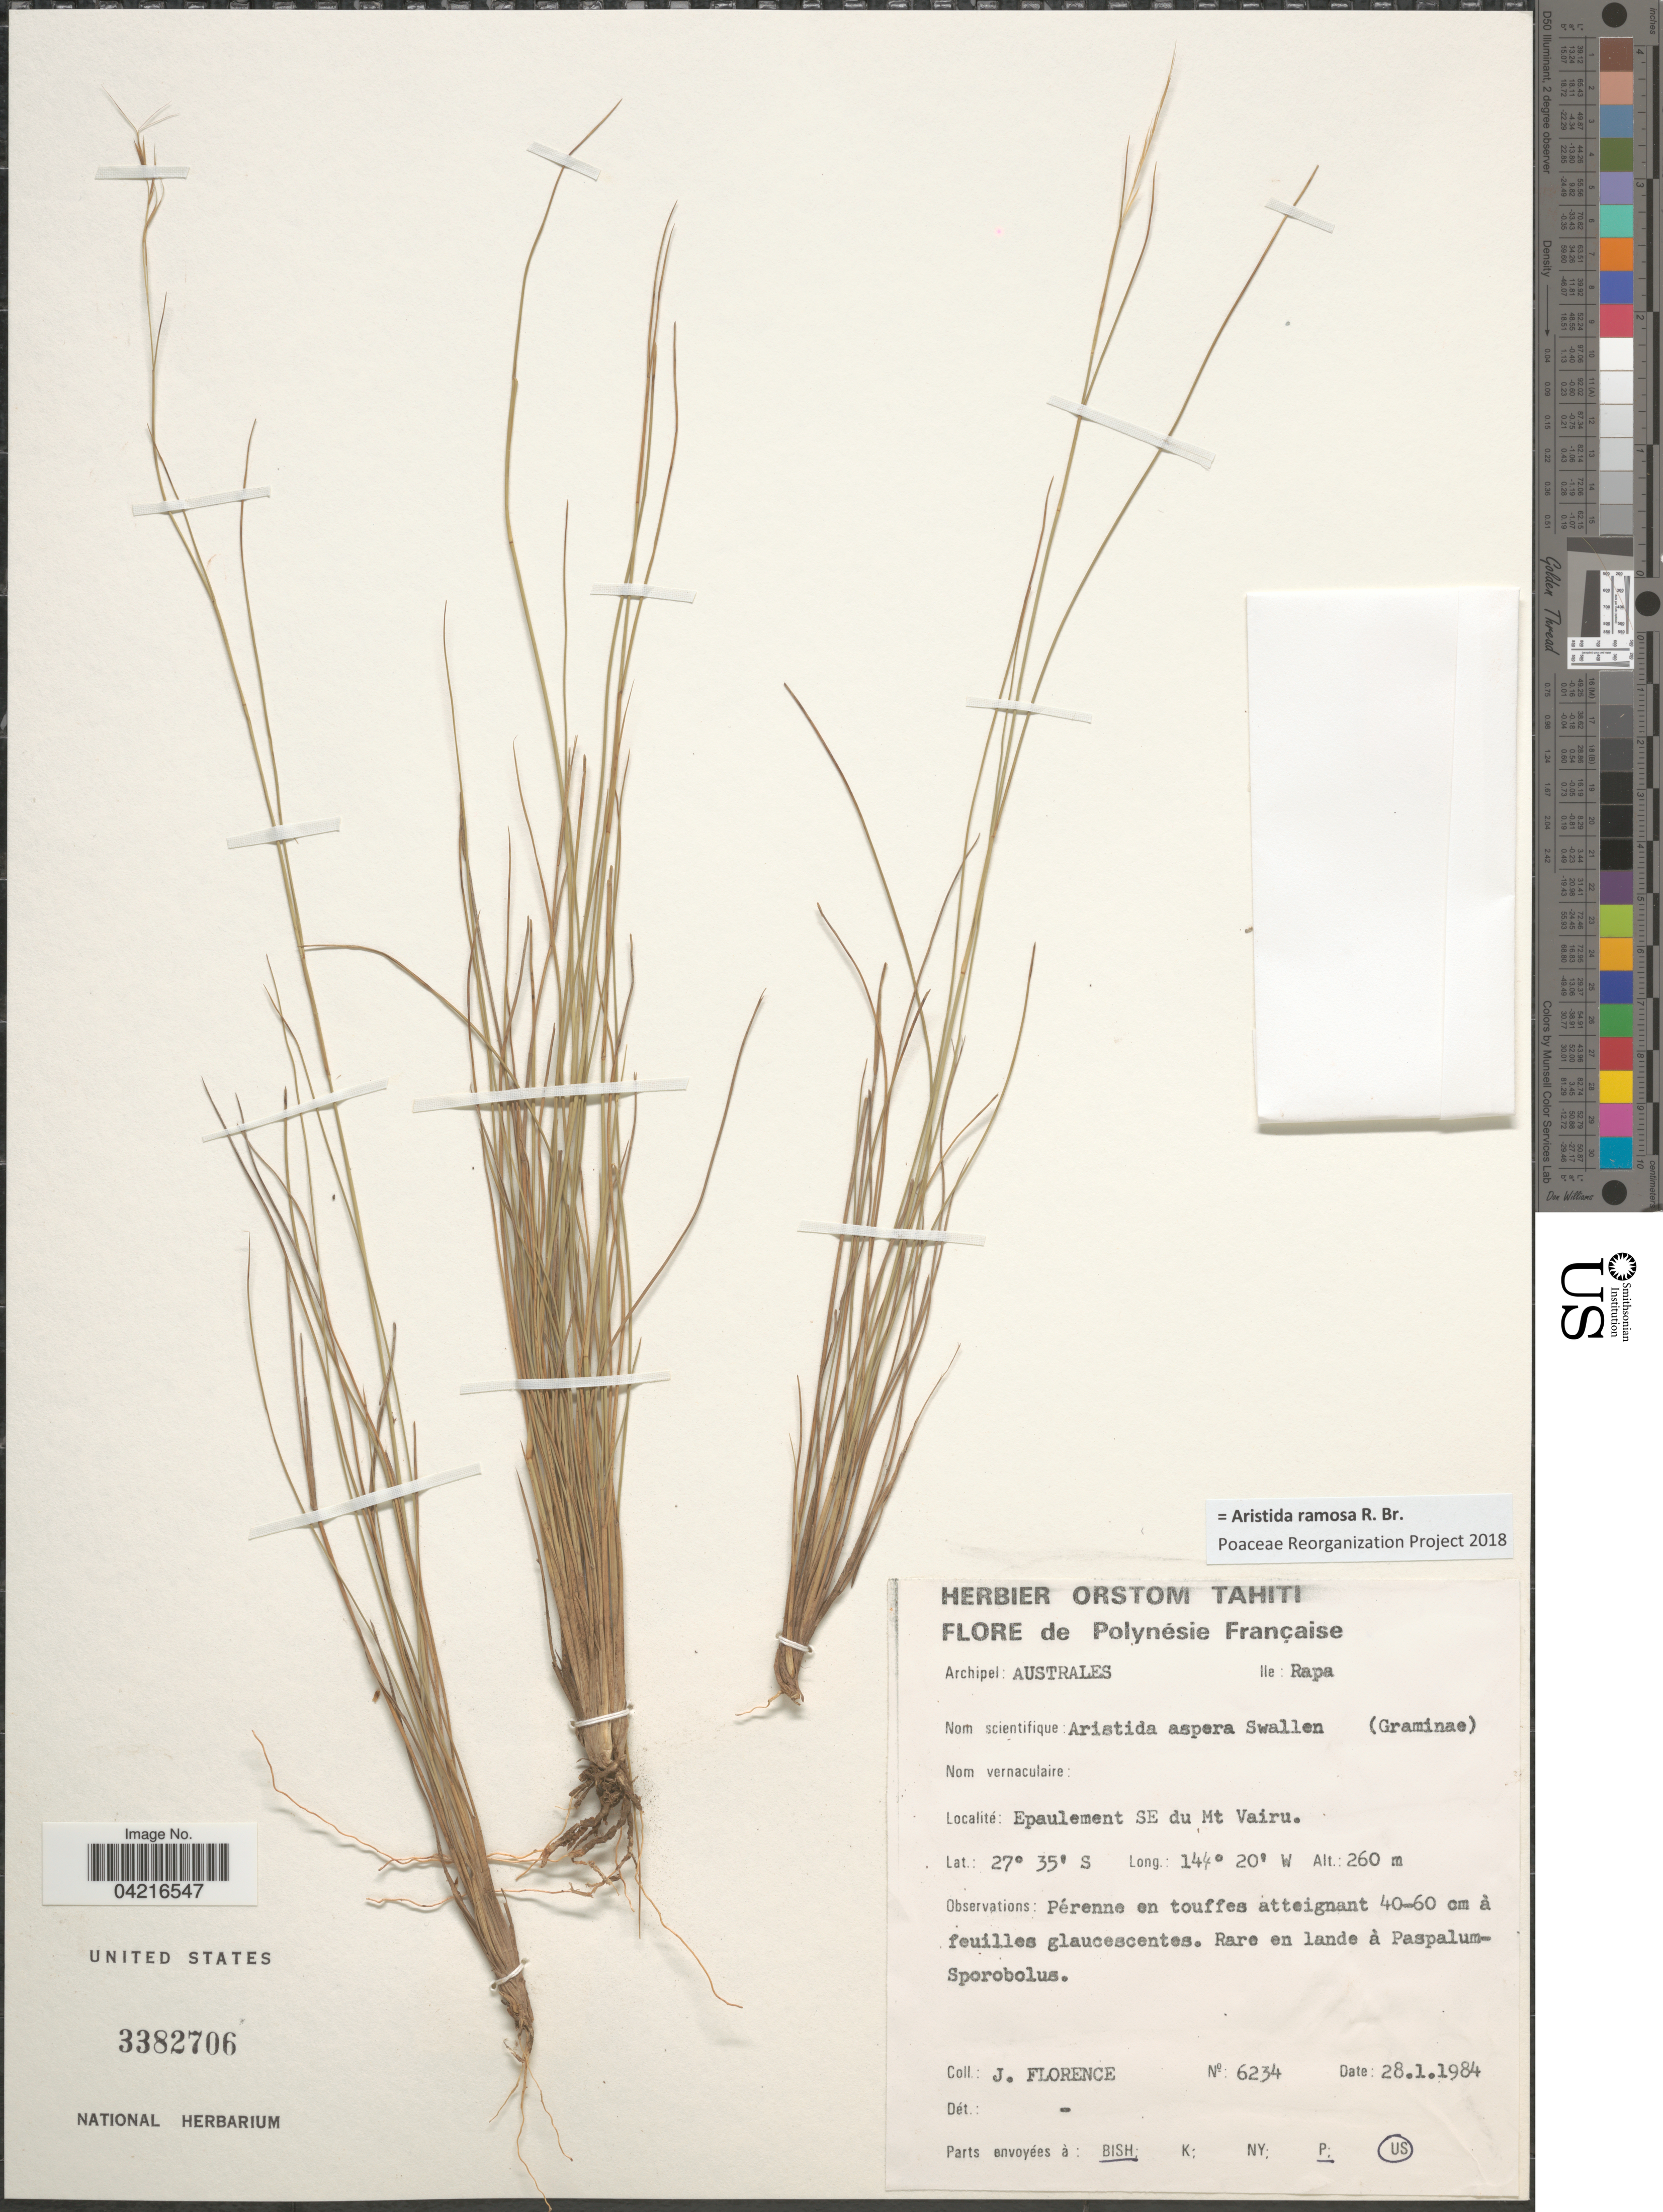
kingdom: Plantae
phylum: Tracheophyta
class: Liliopsida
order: Poales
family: Poaceae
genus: Aristida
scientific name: Aristida repens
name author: Trin.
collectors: J. Florence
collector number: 6234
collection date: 1984-01-28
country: French Polynesia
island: Rapa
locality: Polynesie Française. Archipel: Australes. Ile: Rapa. Epaulement SE du Mt Vairu.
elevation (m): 260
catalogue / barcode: US 3382706